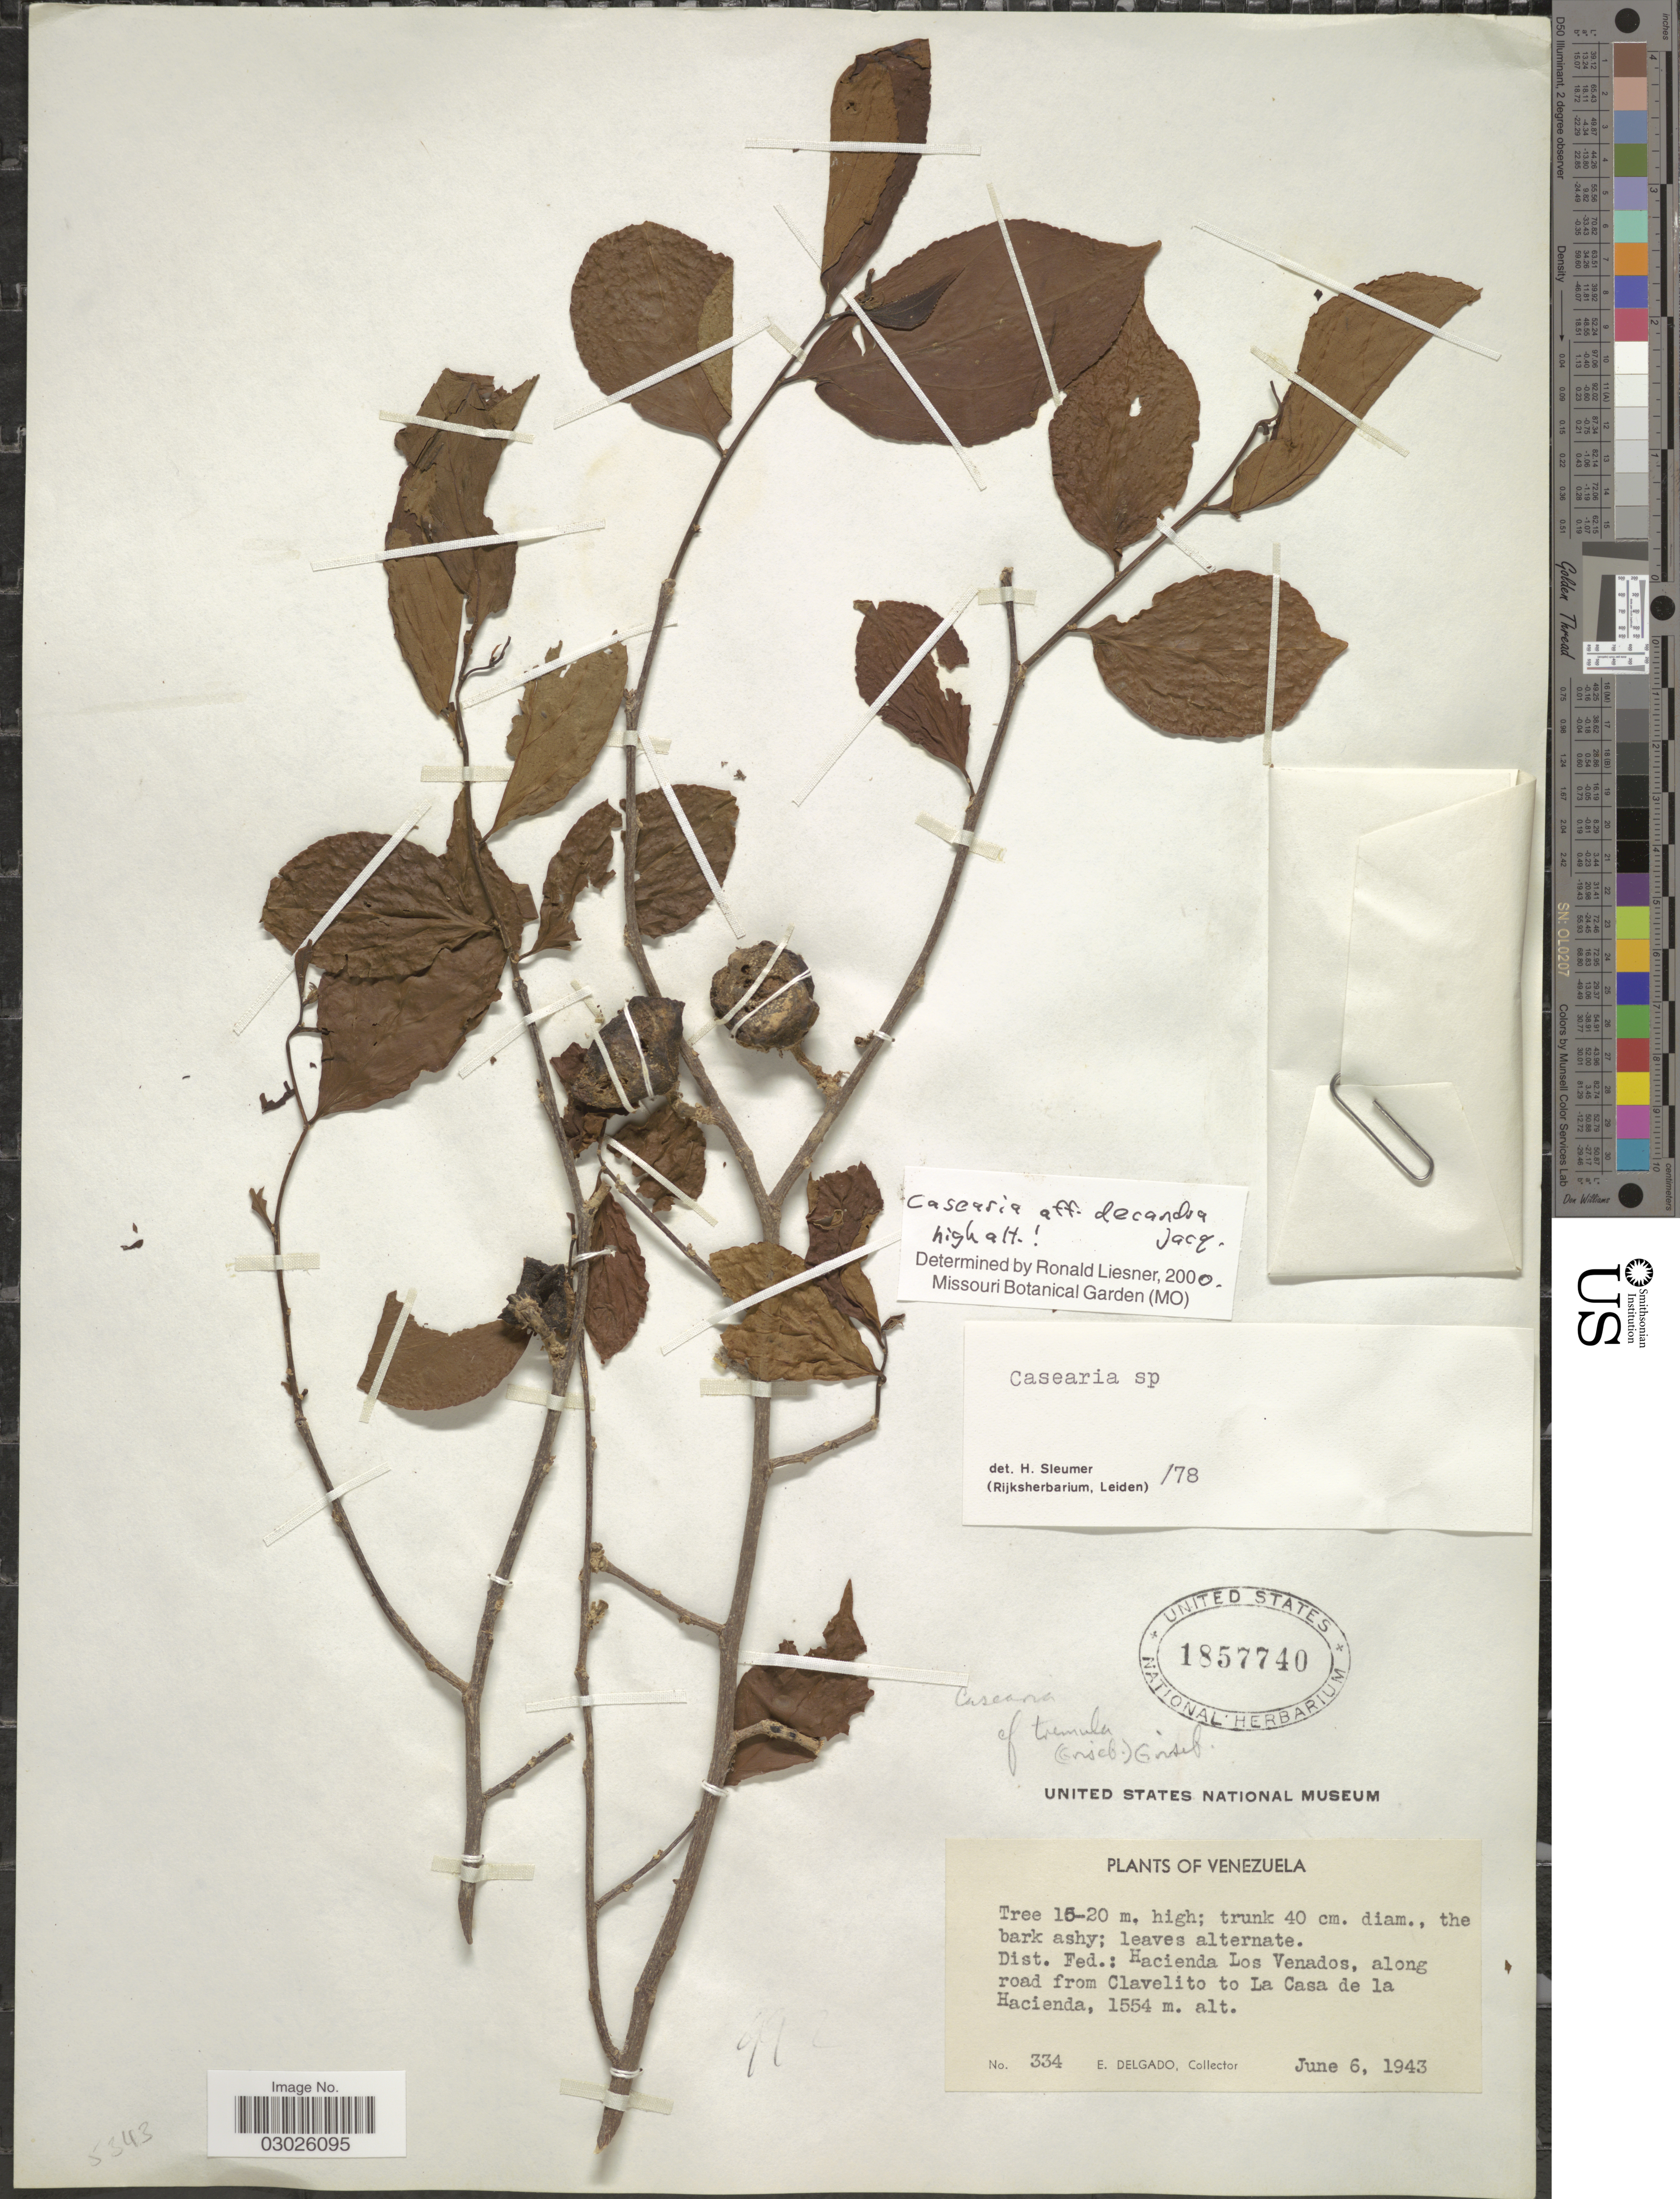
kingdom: Plantae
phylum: Tracheophyta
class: Magnoliopsida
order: Malpighiales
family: Salicaceae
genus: Casearia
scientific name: Casearia decandra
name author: Jacq.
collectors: E. Delgado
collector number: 334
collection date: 1943-06-06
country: Venezuela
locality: Dist. Fed.: Hacienda Los Venados, along road from Clavelito to La Casa de la Hacienda.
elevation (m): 1554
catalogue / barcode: US 1857740